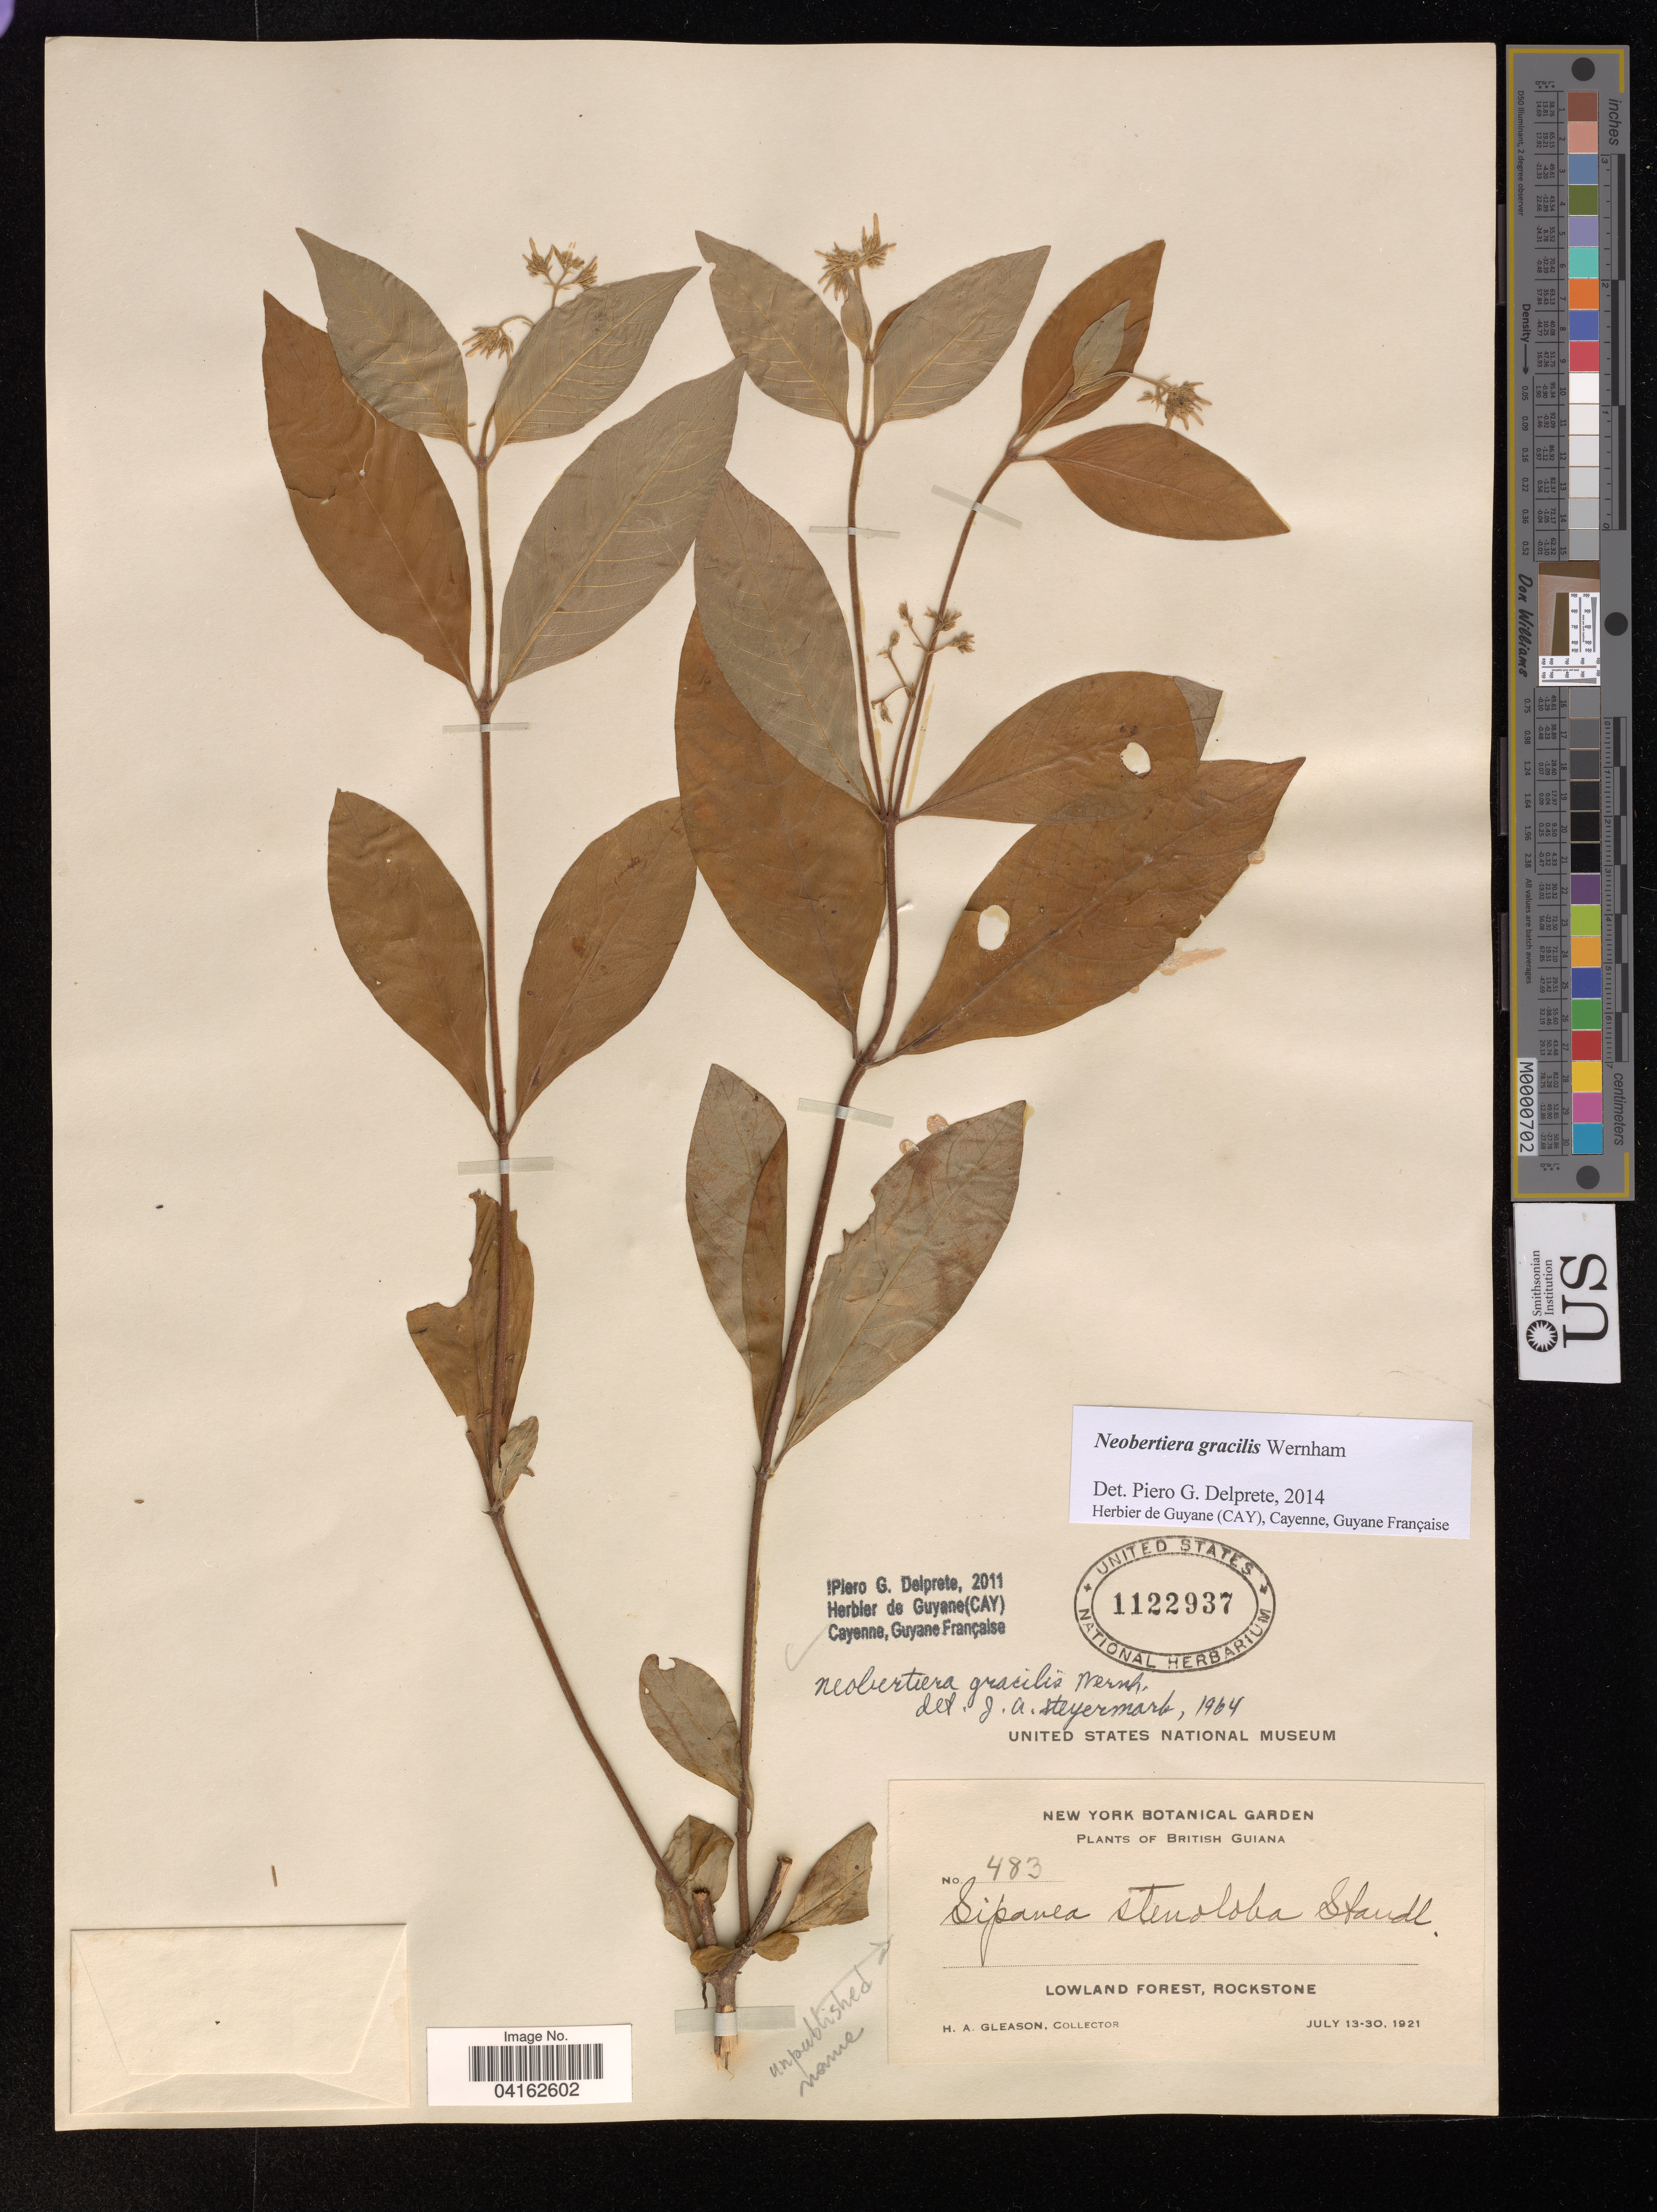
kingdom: Plantae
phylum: Tracheophyta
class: Magnoliopsida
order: Gentianales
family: Rubiaceae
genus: Neobertiera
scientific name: Neobertiera gracilis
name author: Wernham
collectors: H. Gleason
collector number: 483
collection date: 1921-07-13/1921-07-30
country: Guyana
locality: British Guiana. Lowland forest, Rockstone.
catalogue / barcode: US 1122937